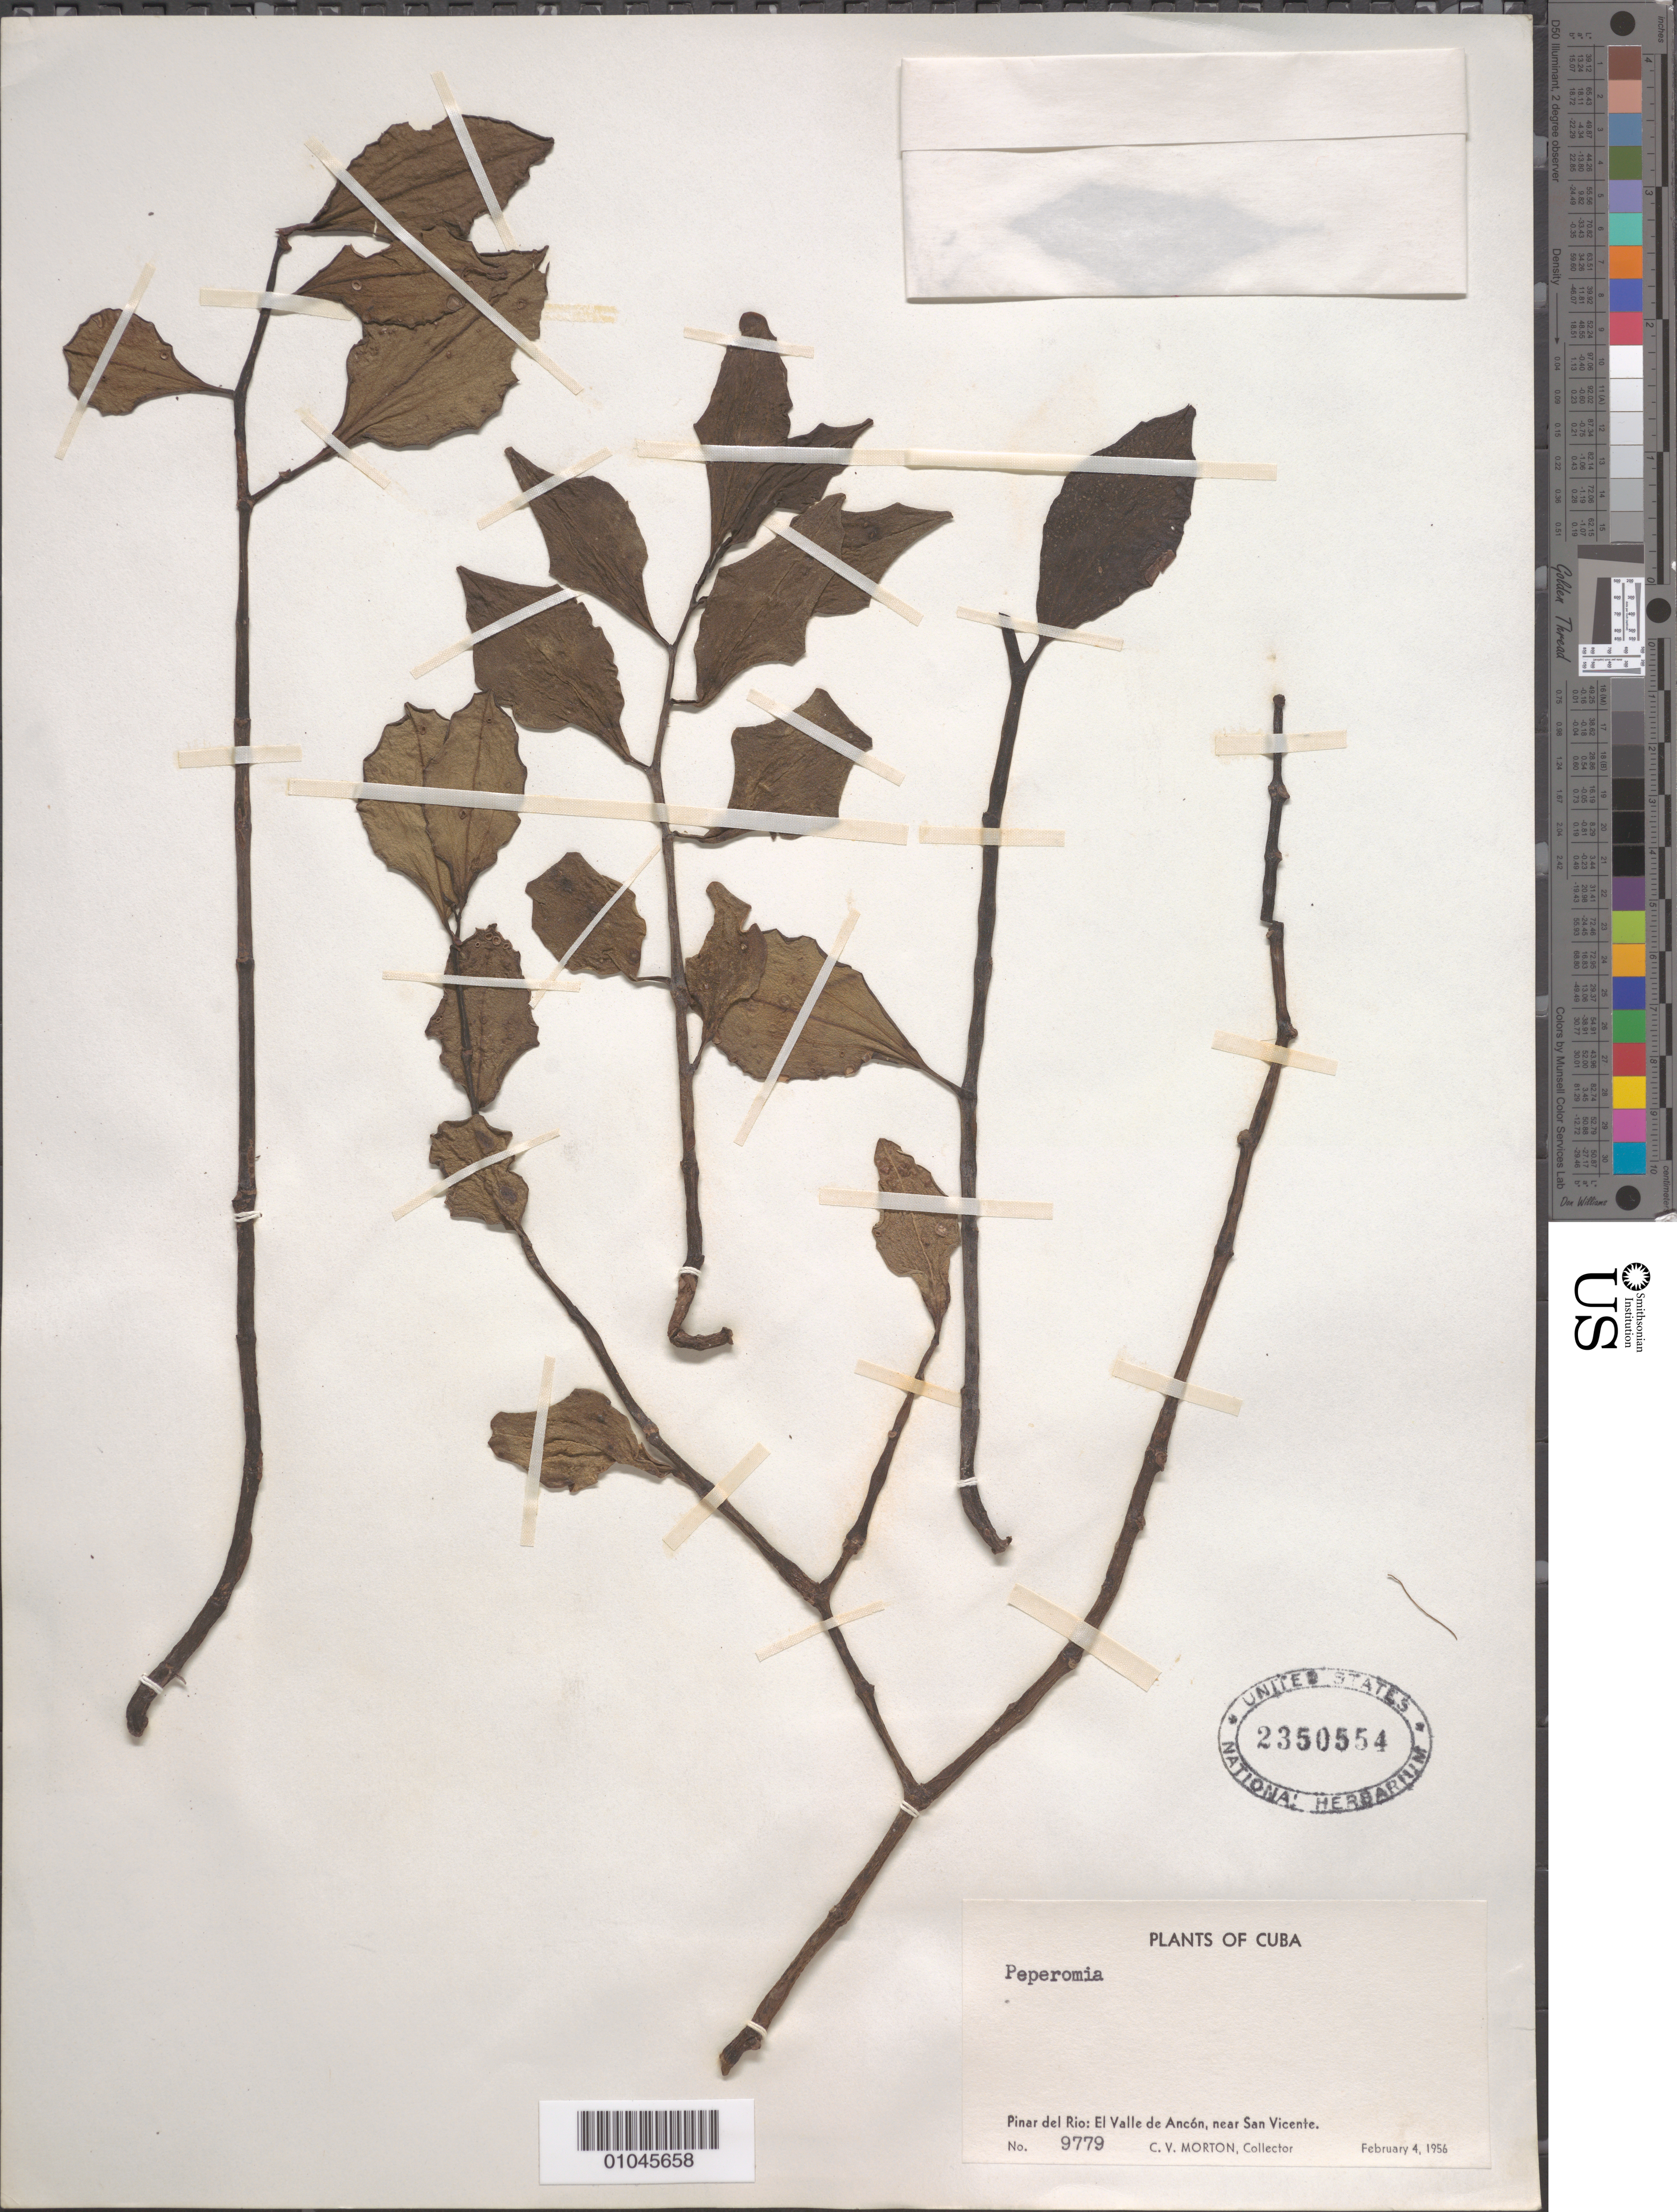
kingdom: Plantae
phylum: Tracheophyta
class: Magnoliopsida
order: Piperales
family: Piperaceae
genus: Peperomia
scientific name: Peperomia sp.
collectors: C. V. Morton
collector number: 9779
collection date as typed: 04 Feb 1956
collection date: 1956-02-04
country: Cuba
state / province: Pinar del Rio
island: Cuba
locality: Pinar del Rio: El Valle de Ancon, near San Vicente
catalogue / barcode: US 2350554